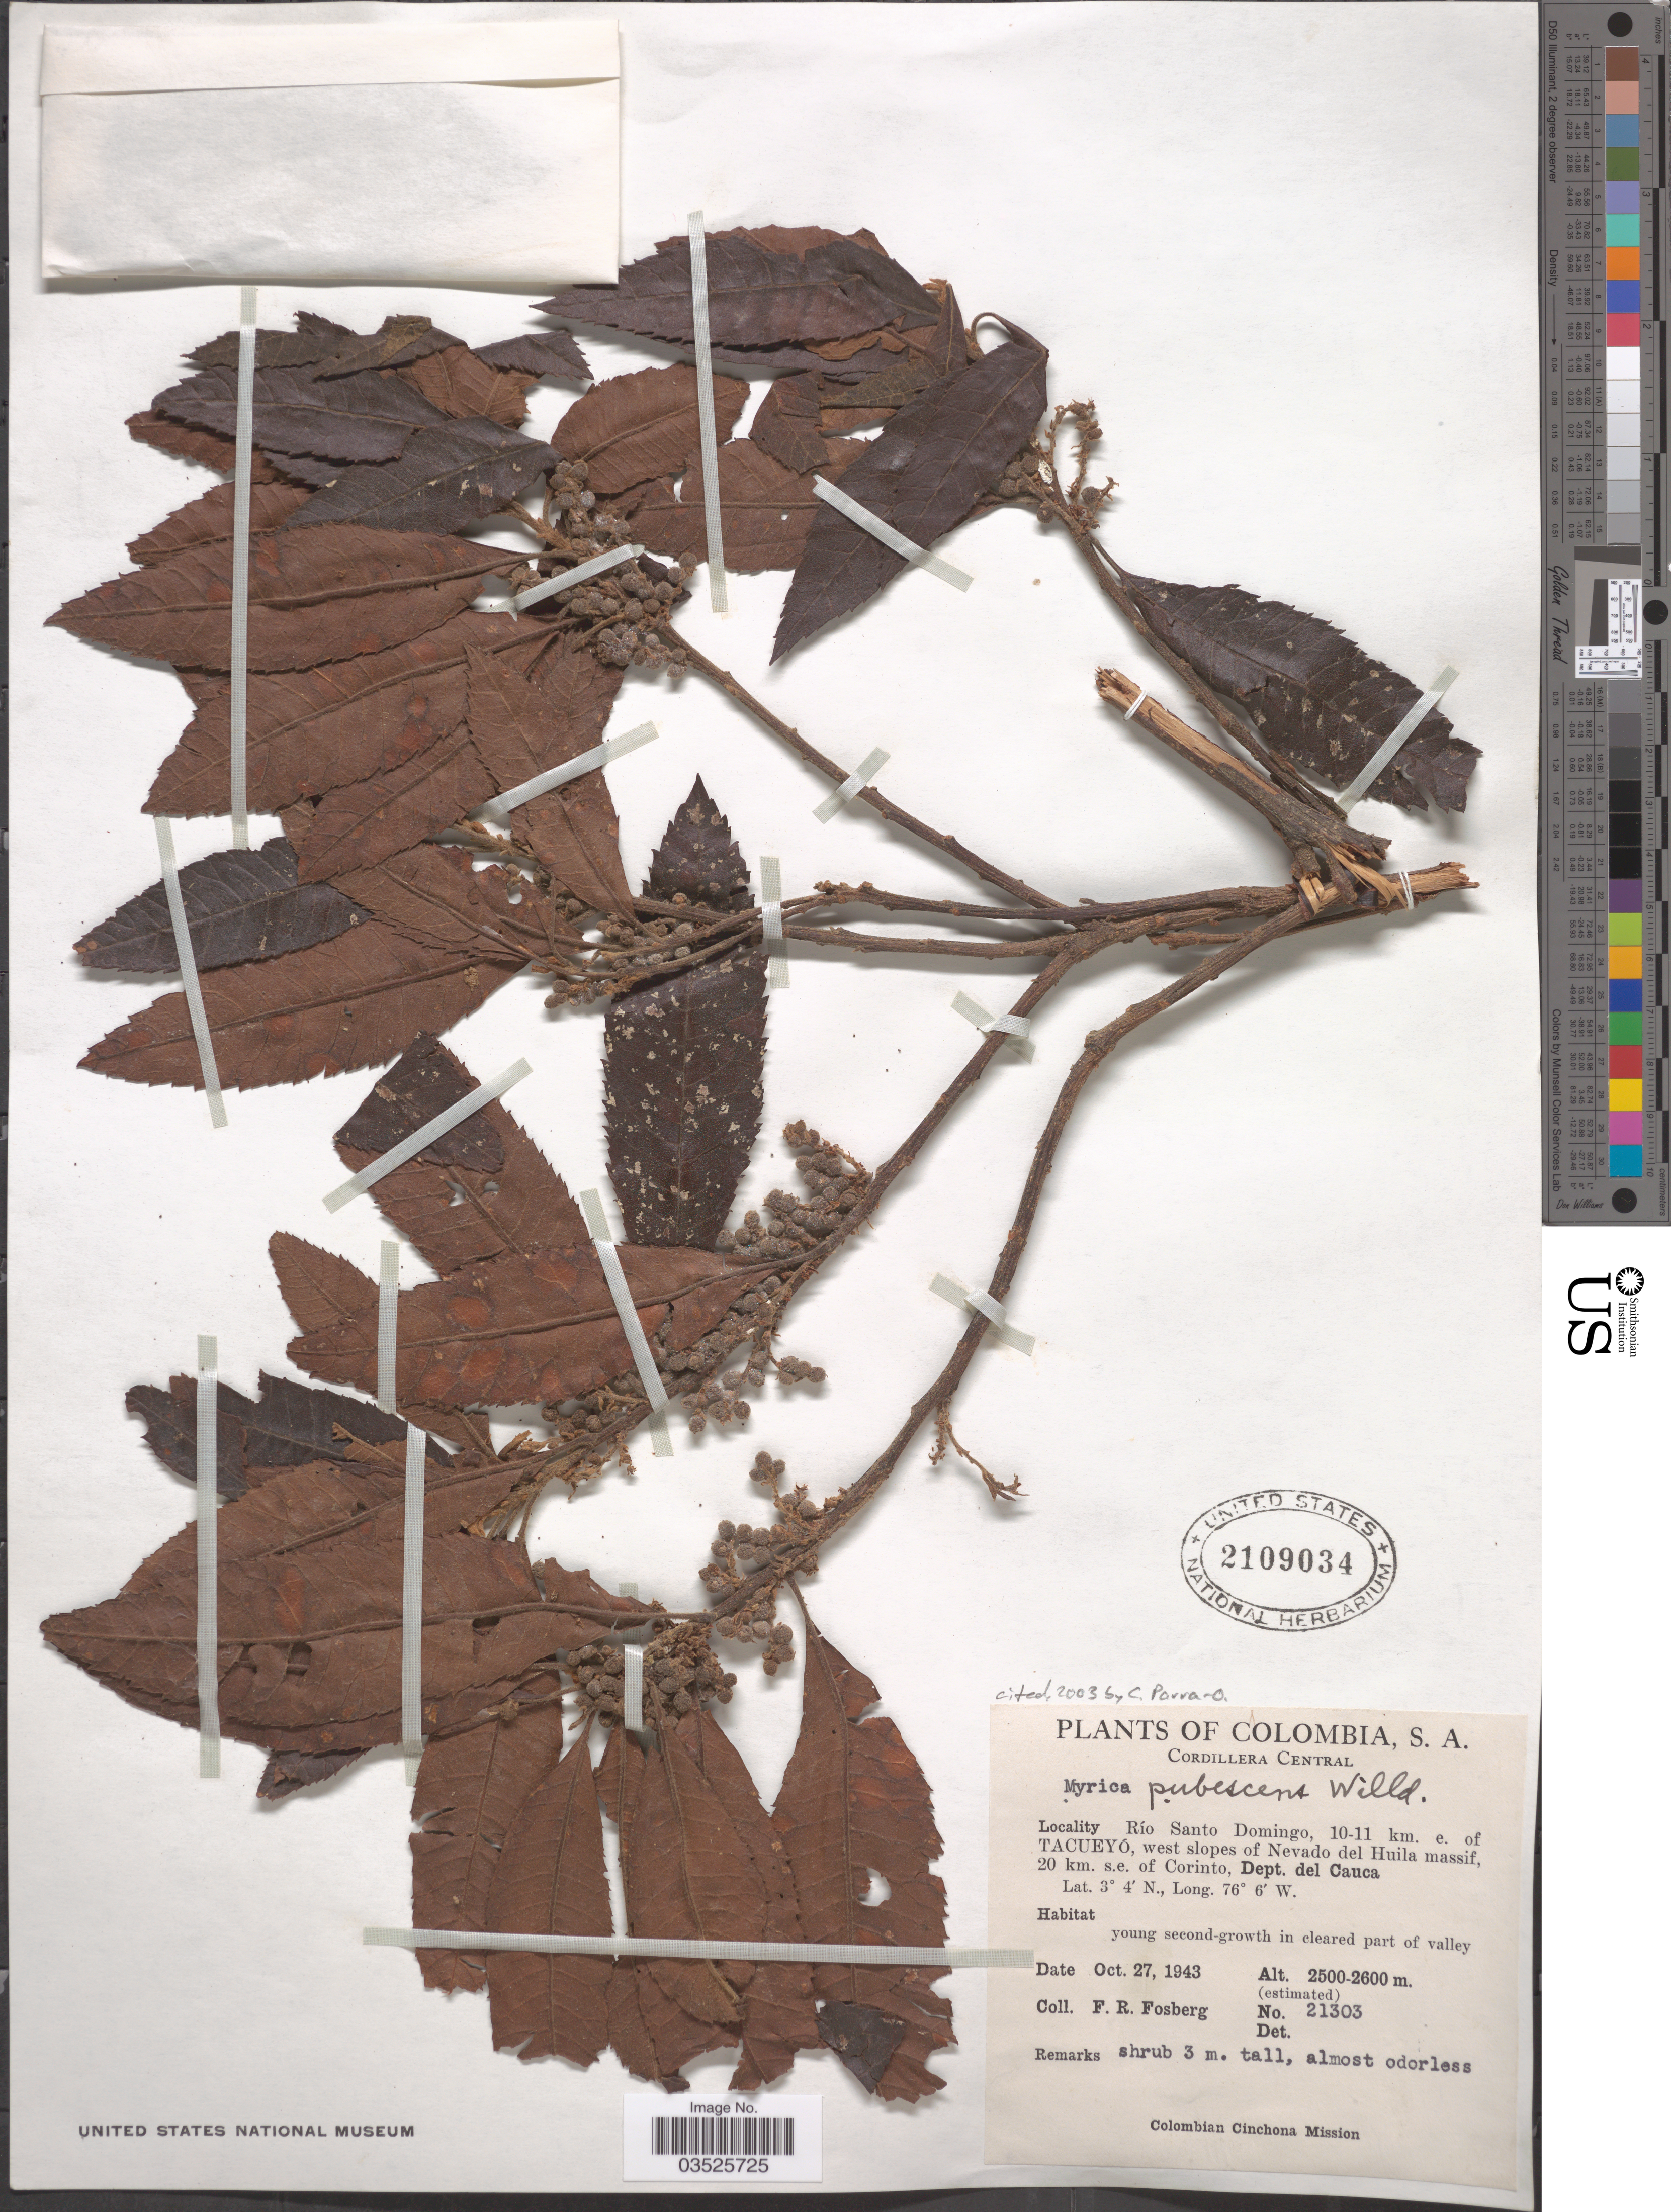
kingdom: Plantae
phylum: Tracheophyta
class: Magnoliopsida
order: Fagales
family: Myricaceae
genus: Morella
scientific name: Morella pubescens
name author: (Humb. & Bonpl. ex Willd.) Wilbur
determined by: Strong, M. T., (US), Smithsonian Institution - National Museum of Natural History (UNITED STATES)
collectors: F. R. Fosberg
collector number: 21303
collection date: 1943-10-27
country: Colombia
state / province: Cauca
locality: Cordillera Central. Río Santo Domingo, 10-11 km. e. of Tacueyó, west slopes of Nevado del Huila massif, 20 km. s.e. of Corinto, Dept. del Cauca.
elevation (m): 2500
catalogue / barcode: US 2109034